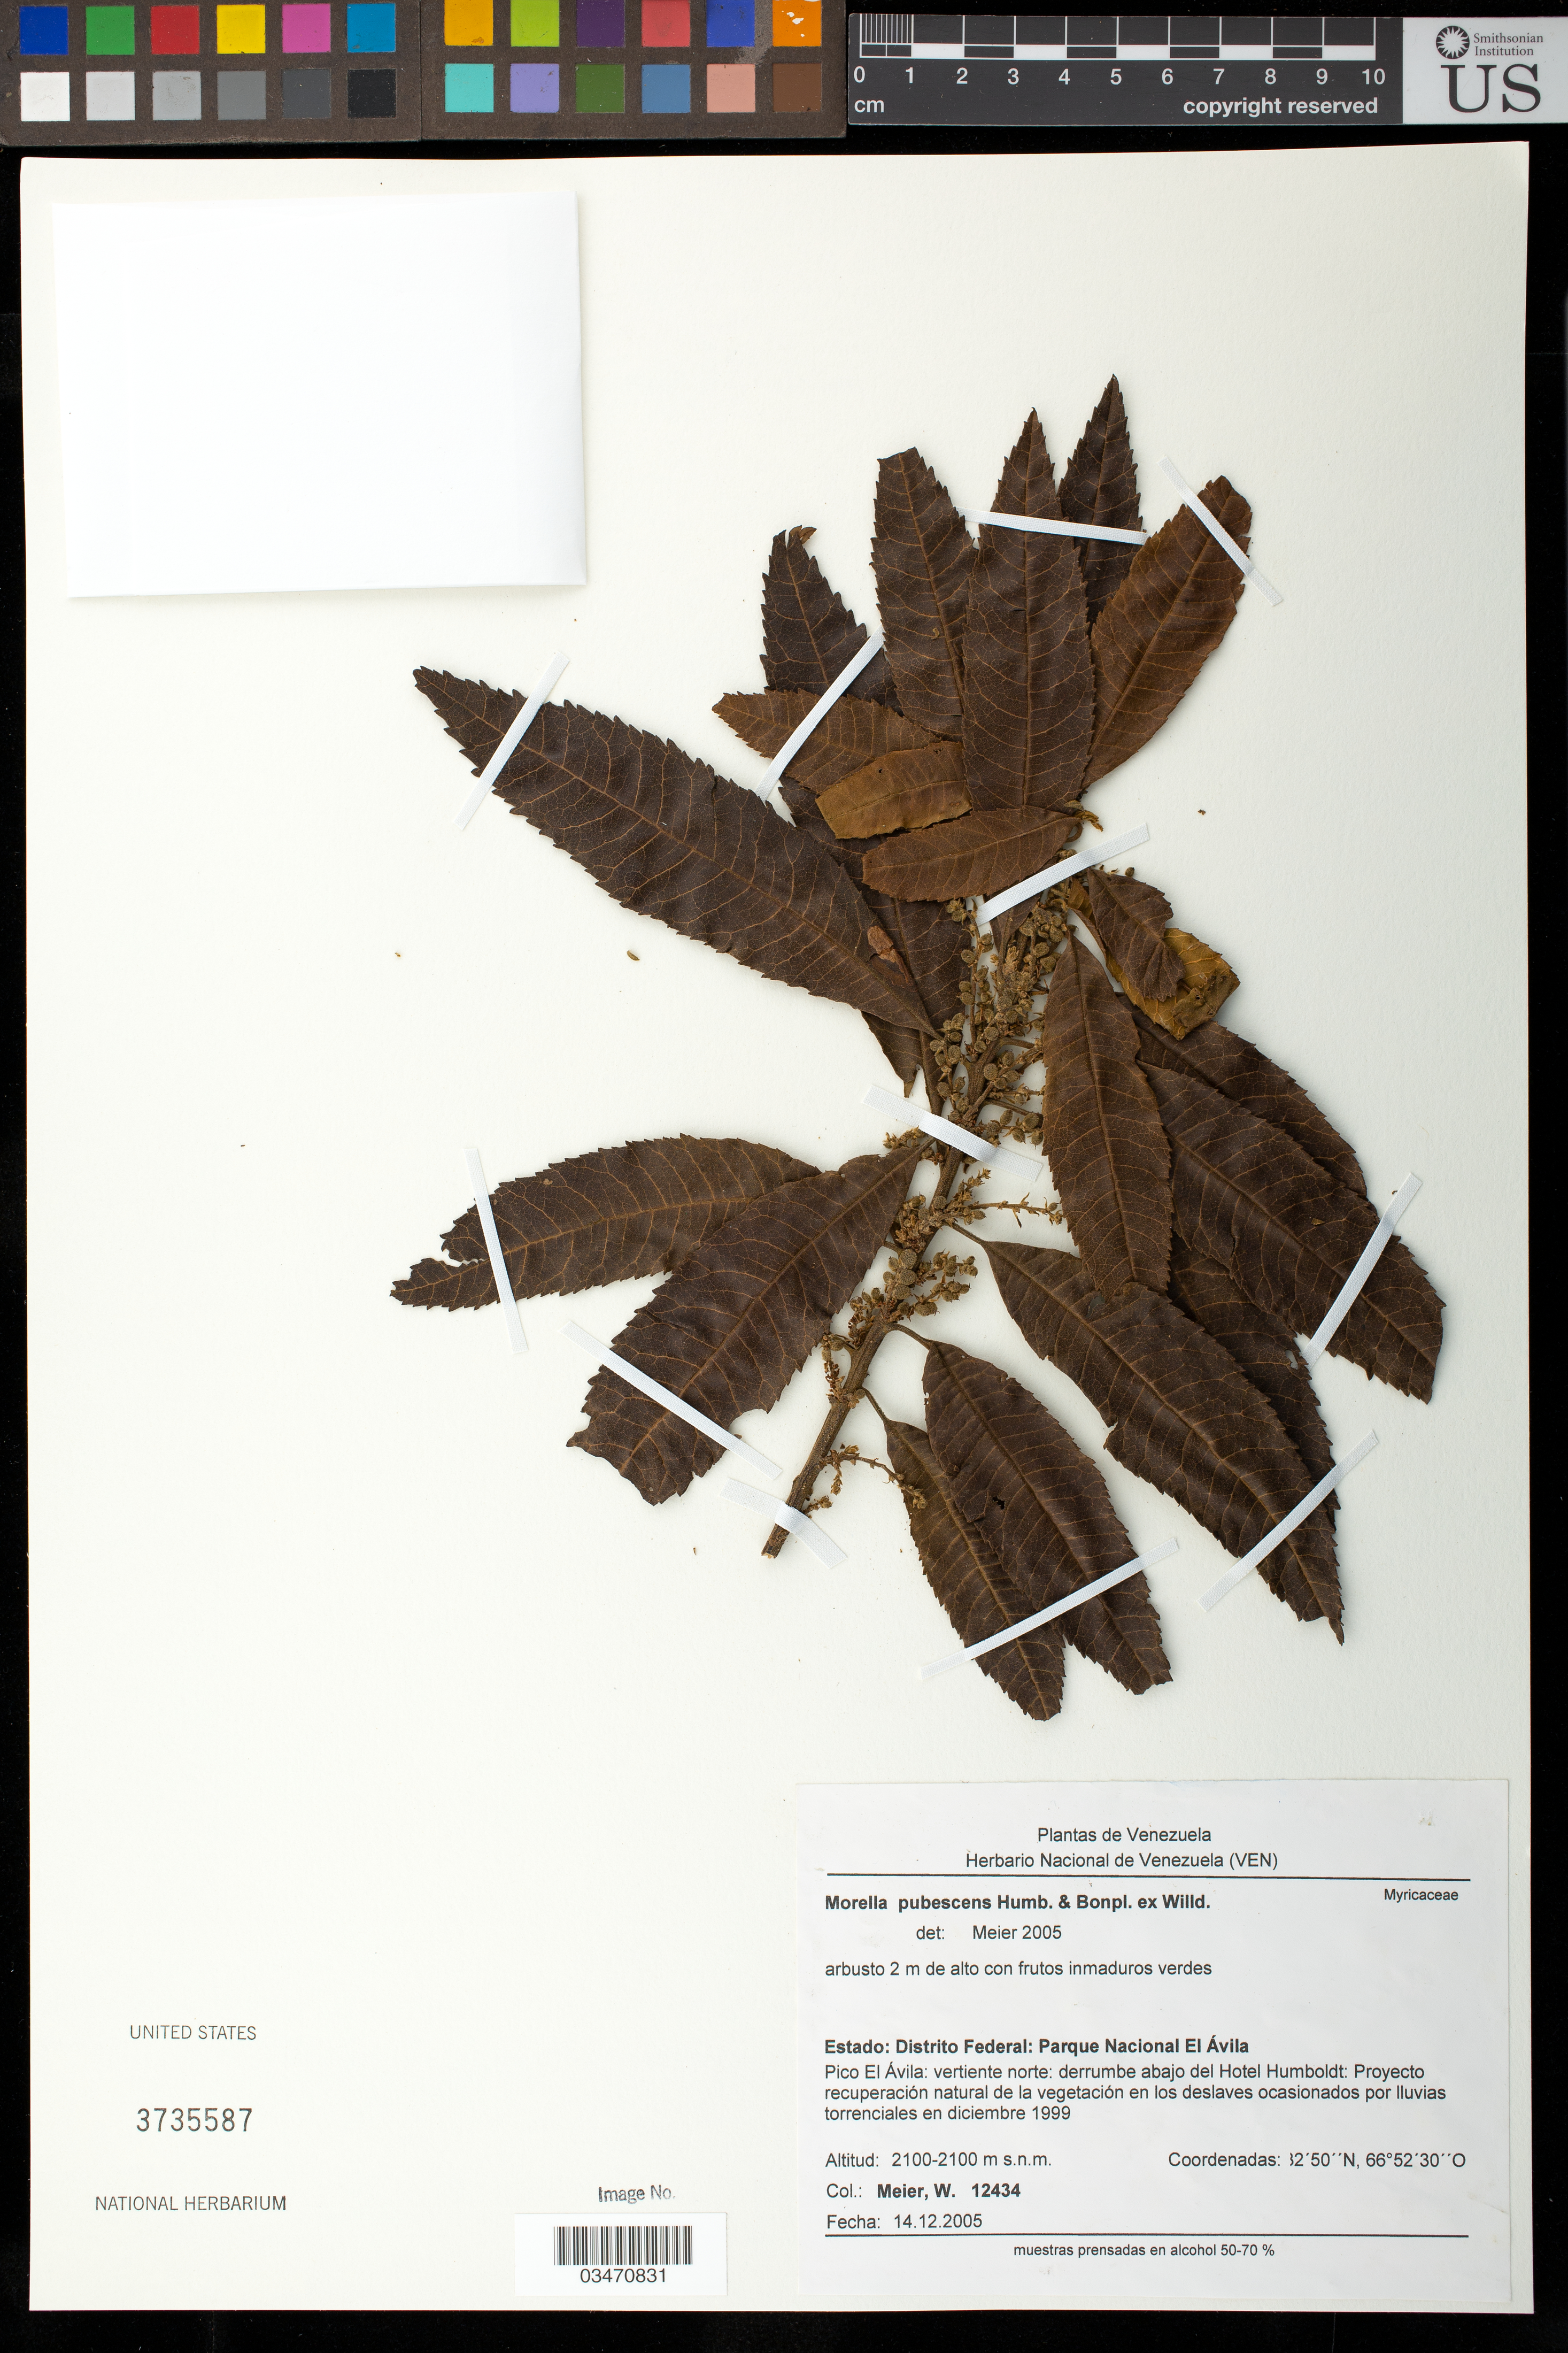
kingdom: Plantae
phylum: Tracheophyta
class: Magnoliopsida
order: Fagales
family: Myricaceae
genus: Morella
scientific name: Morella pubescens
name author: (Humb. & Bonpl. ex Willd.) Wilbur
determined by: Strong, M. T., (US), Smithsonian Institution - National Museum of Natural History (UNITED STATES)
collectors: W. Meier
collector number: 12434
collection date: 2005-12-14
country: Venezuela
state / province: Miranda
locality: Parque Nacional El Avila, Pico El Avila, vertiente norte, derrumbe abajo del Hotel Humboldt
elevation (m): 2100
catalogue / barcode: US 3735587